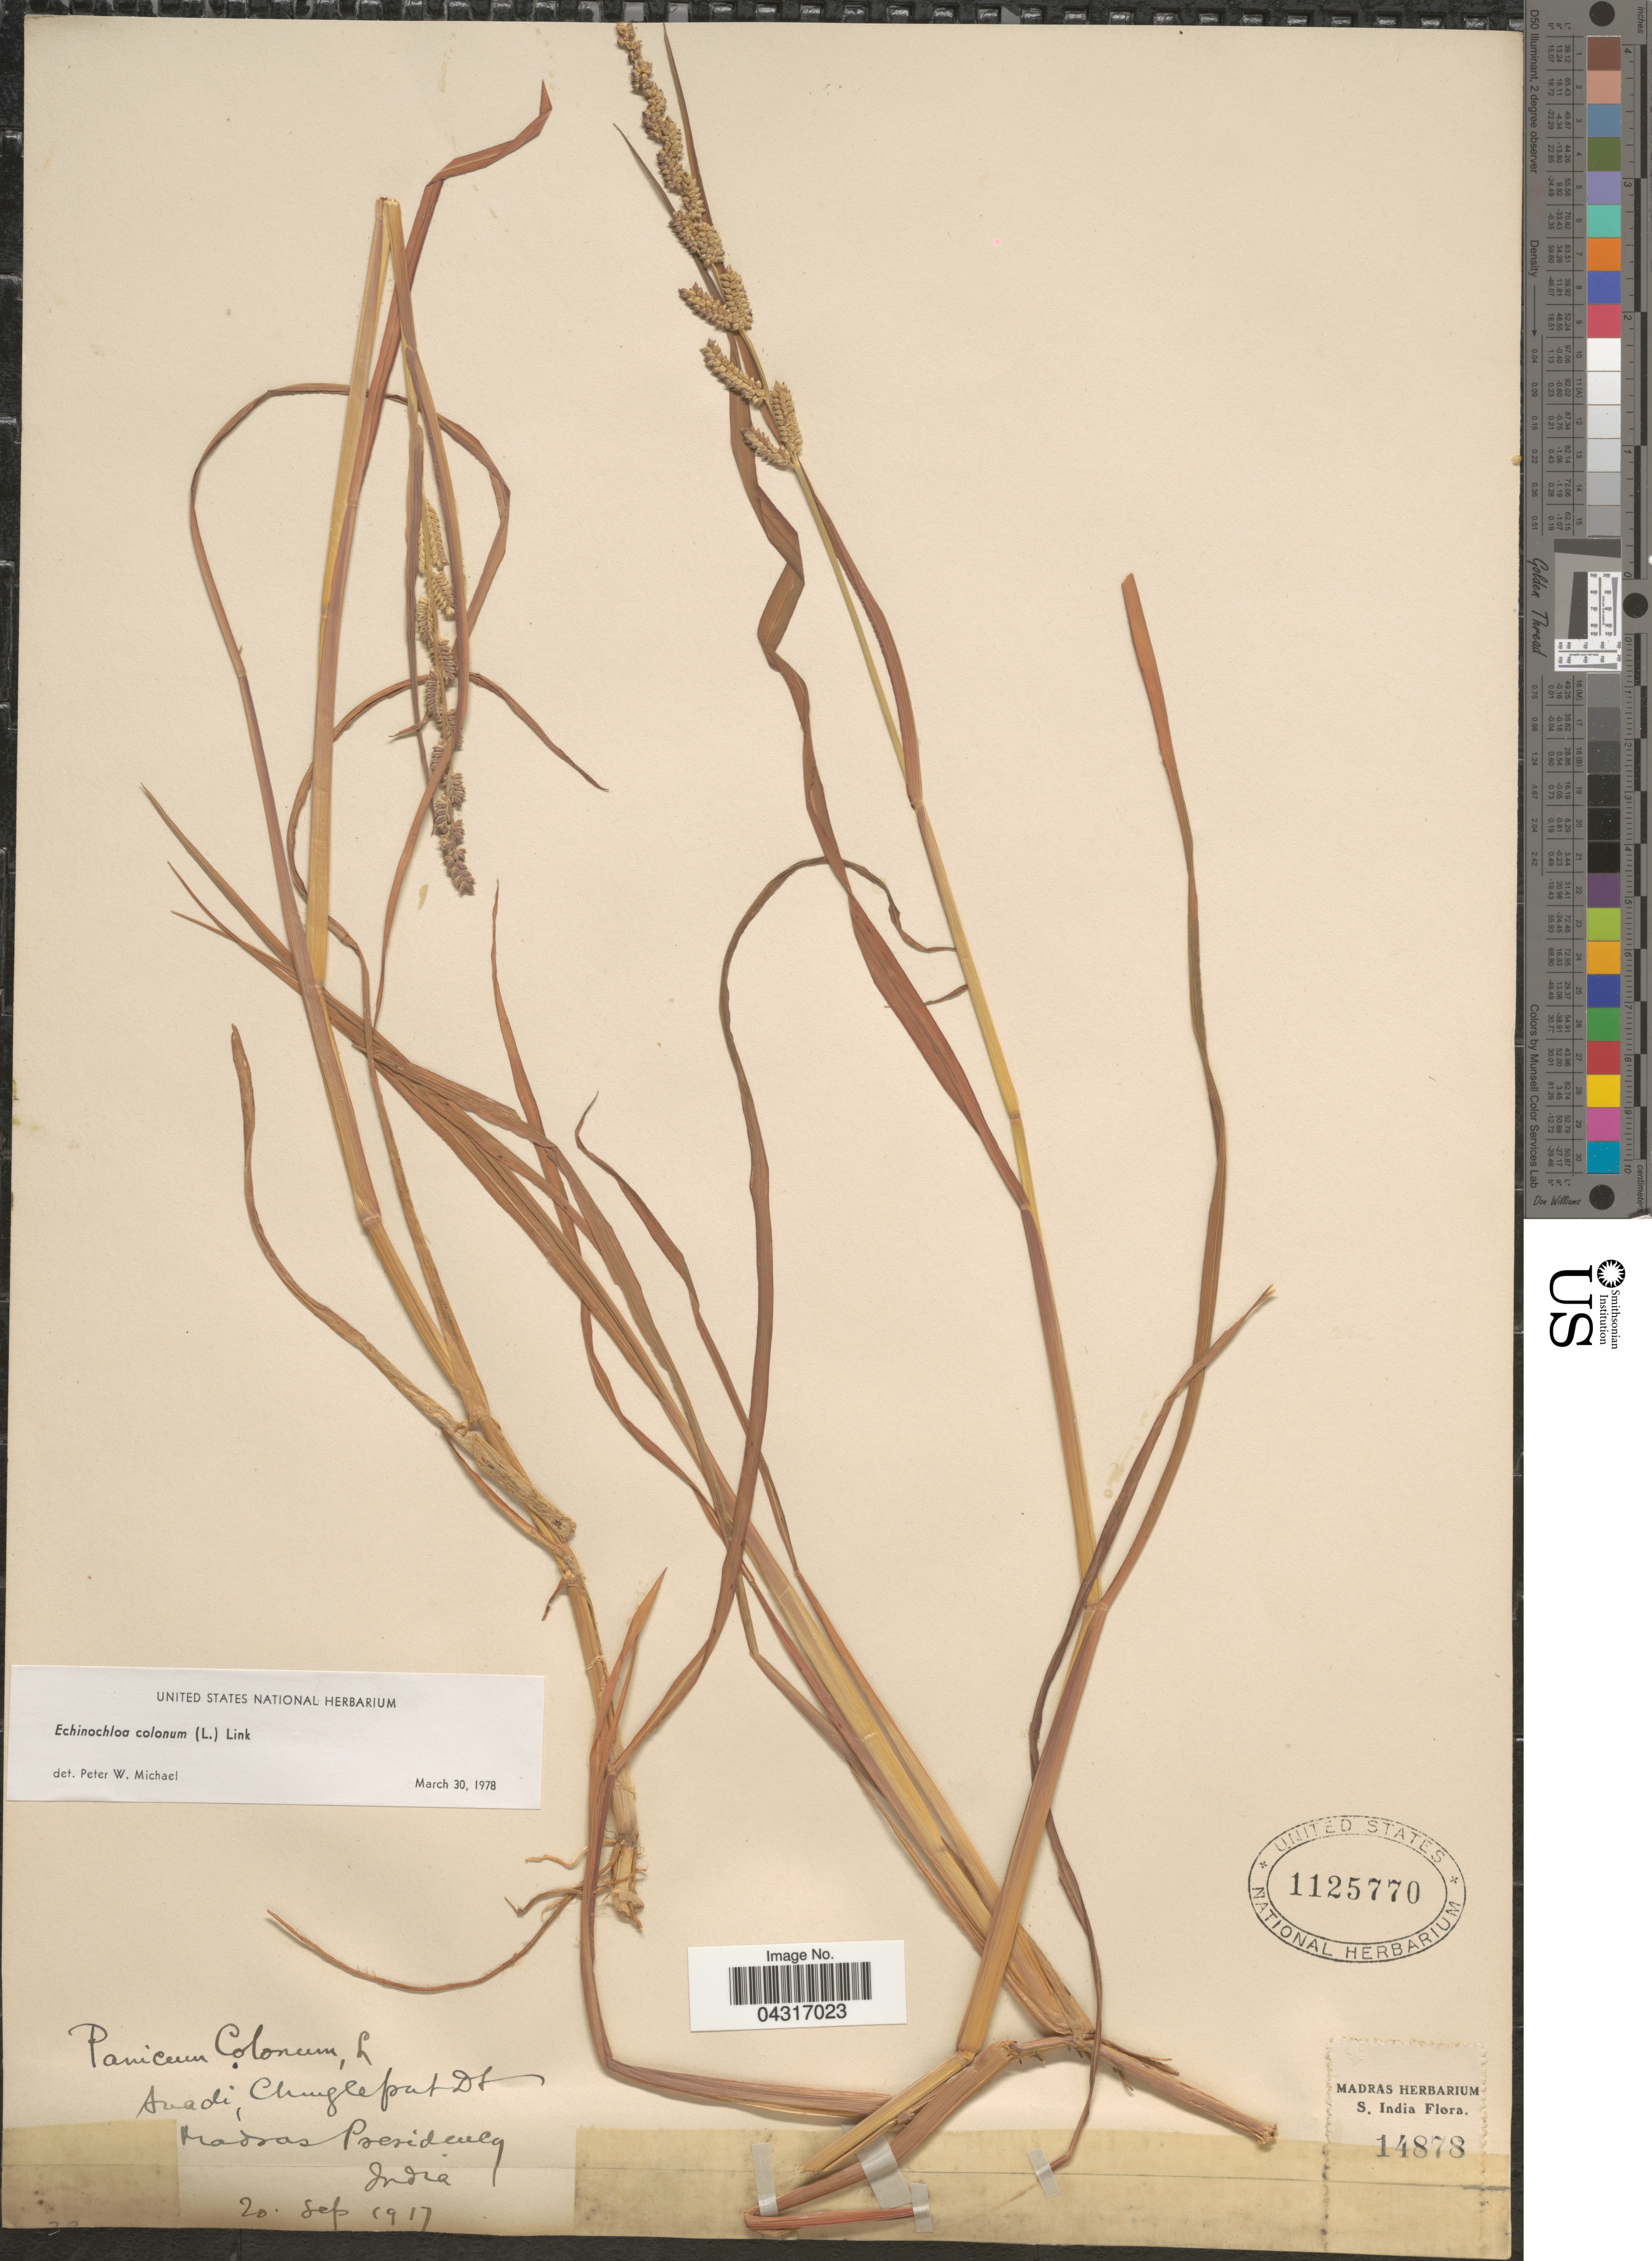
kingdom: Plantae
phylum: Tracheophyta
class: Liliopsida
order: Poales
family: Poaceae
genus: Echinochloa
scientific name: Echinochloa colona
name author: (L.) Link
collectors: Ex herb. Madras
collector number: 14878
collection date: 1917-09-20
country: India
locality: Avadi, Chingleput Dt. Madras Presidency. S. India.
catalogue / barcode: US 1125770